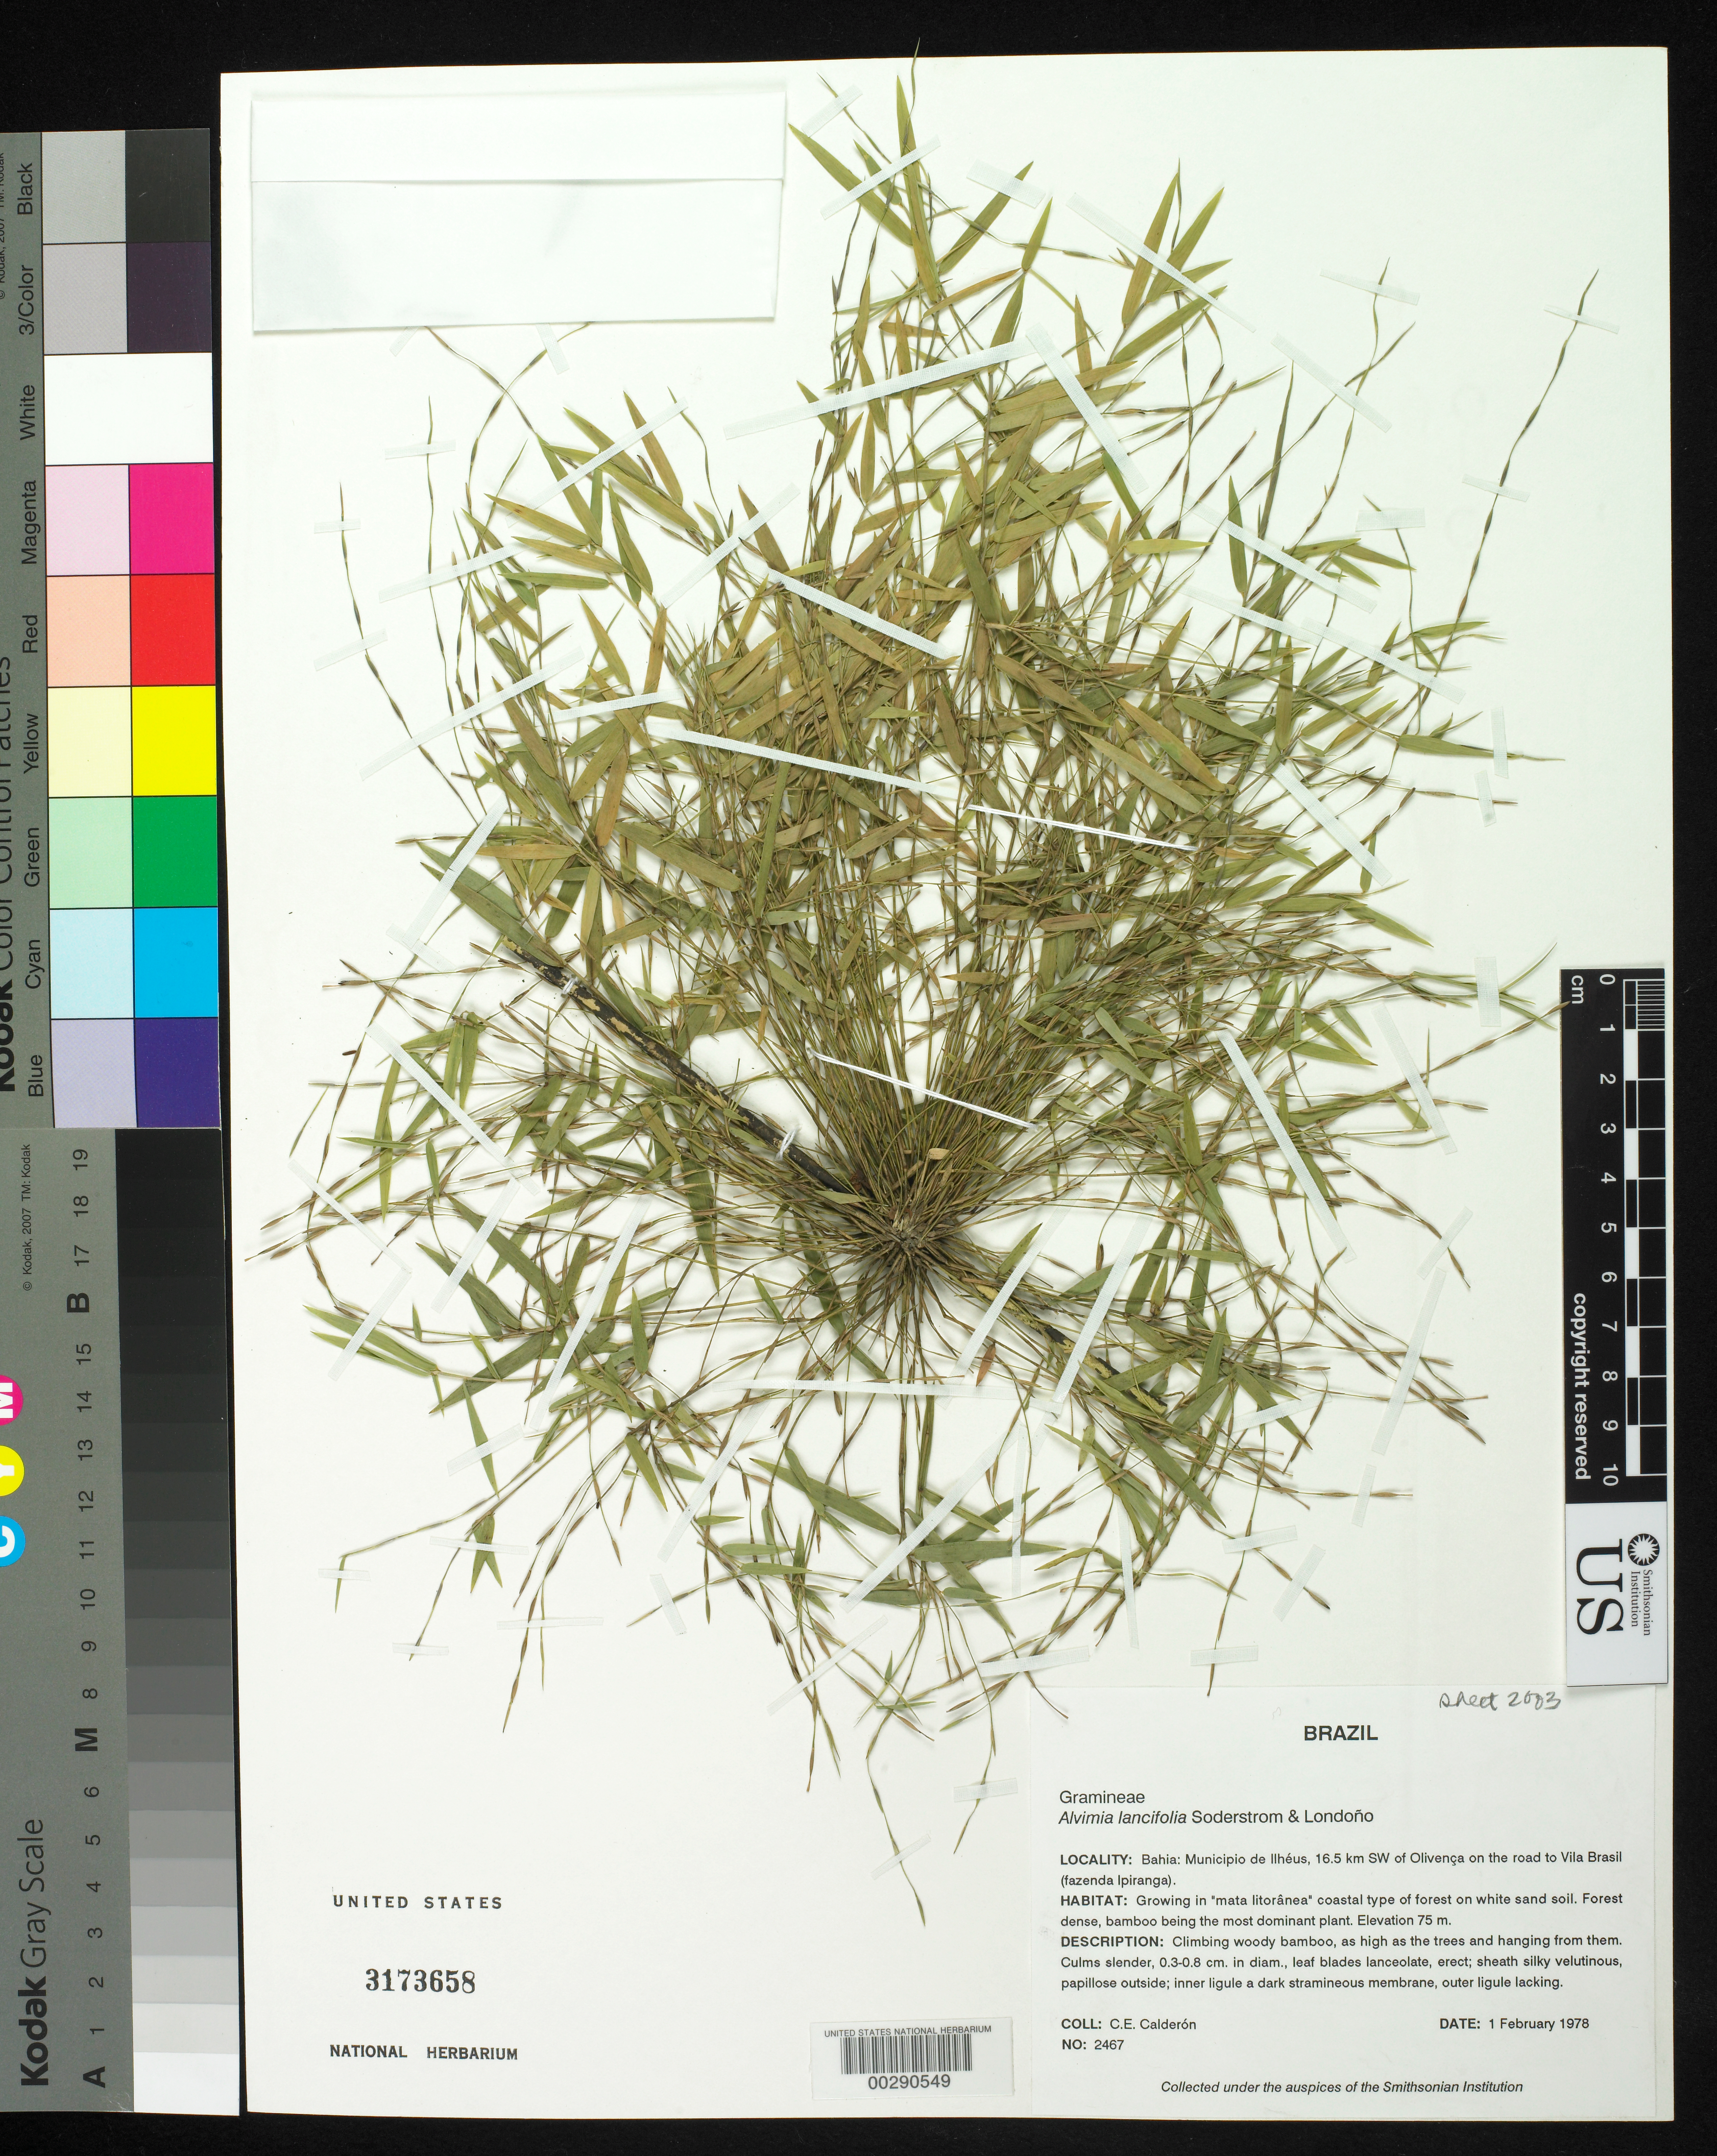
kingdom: Plantae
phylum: Tracheophyta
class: Liliopsida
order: Poales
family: Poaceae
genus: Alvimia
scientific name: Alvimia lancifolia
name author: Soderstr. & Londoño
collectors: C. E. Calderón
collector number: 2467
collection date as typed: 01 Feb 1978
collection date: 1978-02-01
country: Brazil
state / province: Bahia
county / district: Ilhéus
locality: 16.5 km sw of olivenca on road to vila brasil (fazenda ipiranga)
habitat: "mata litoranea" coastal type of forest on white sand soil; forest dense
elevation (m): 75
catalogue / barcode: US 3173658